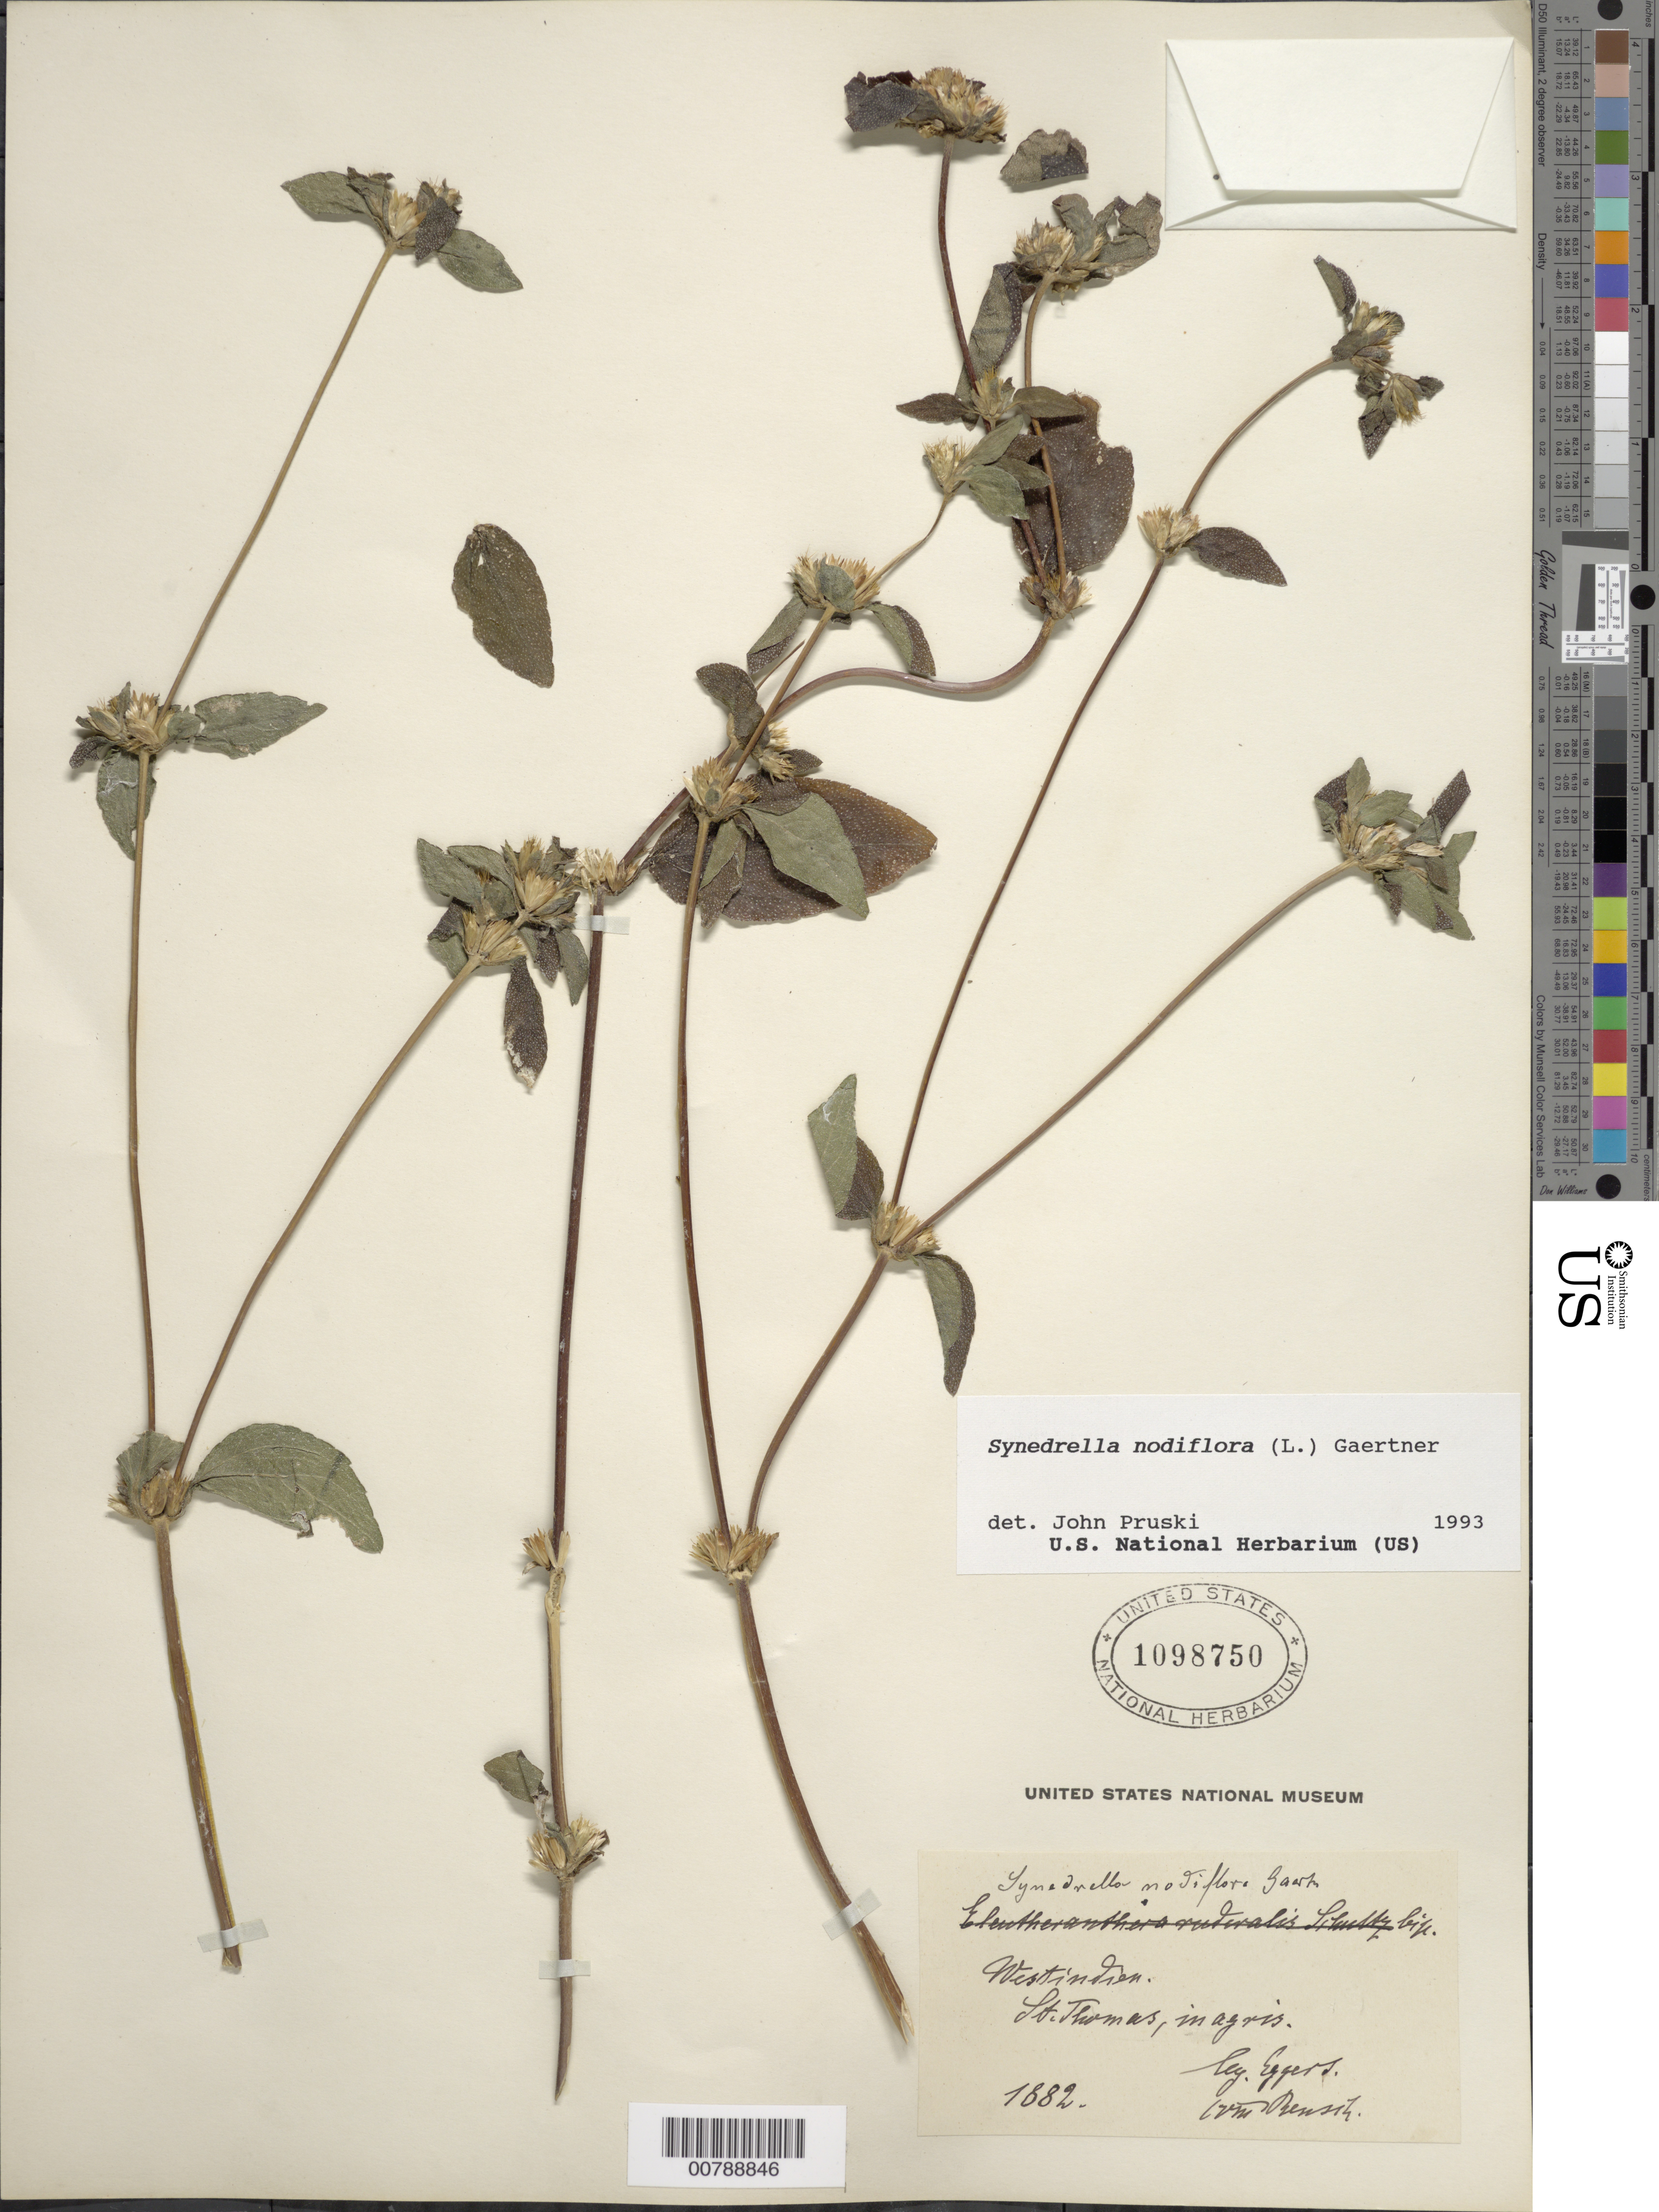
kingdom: Plantae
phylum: Tracheophyta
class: Magnoliopsida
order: Asterales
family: Asteraceae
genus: Synedrella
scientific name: Synedrella nodiflora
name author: (L.) Gaertn.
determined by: Pruski, J. F.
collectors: H. F. A. von Eggers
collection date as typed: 1882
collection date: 1882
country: U.S. Virgin Islands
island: St. Thomas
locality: In agris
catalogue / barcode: US 1098750